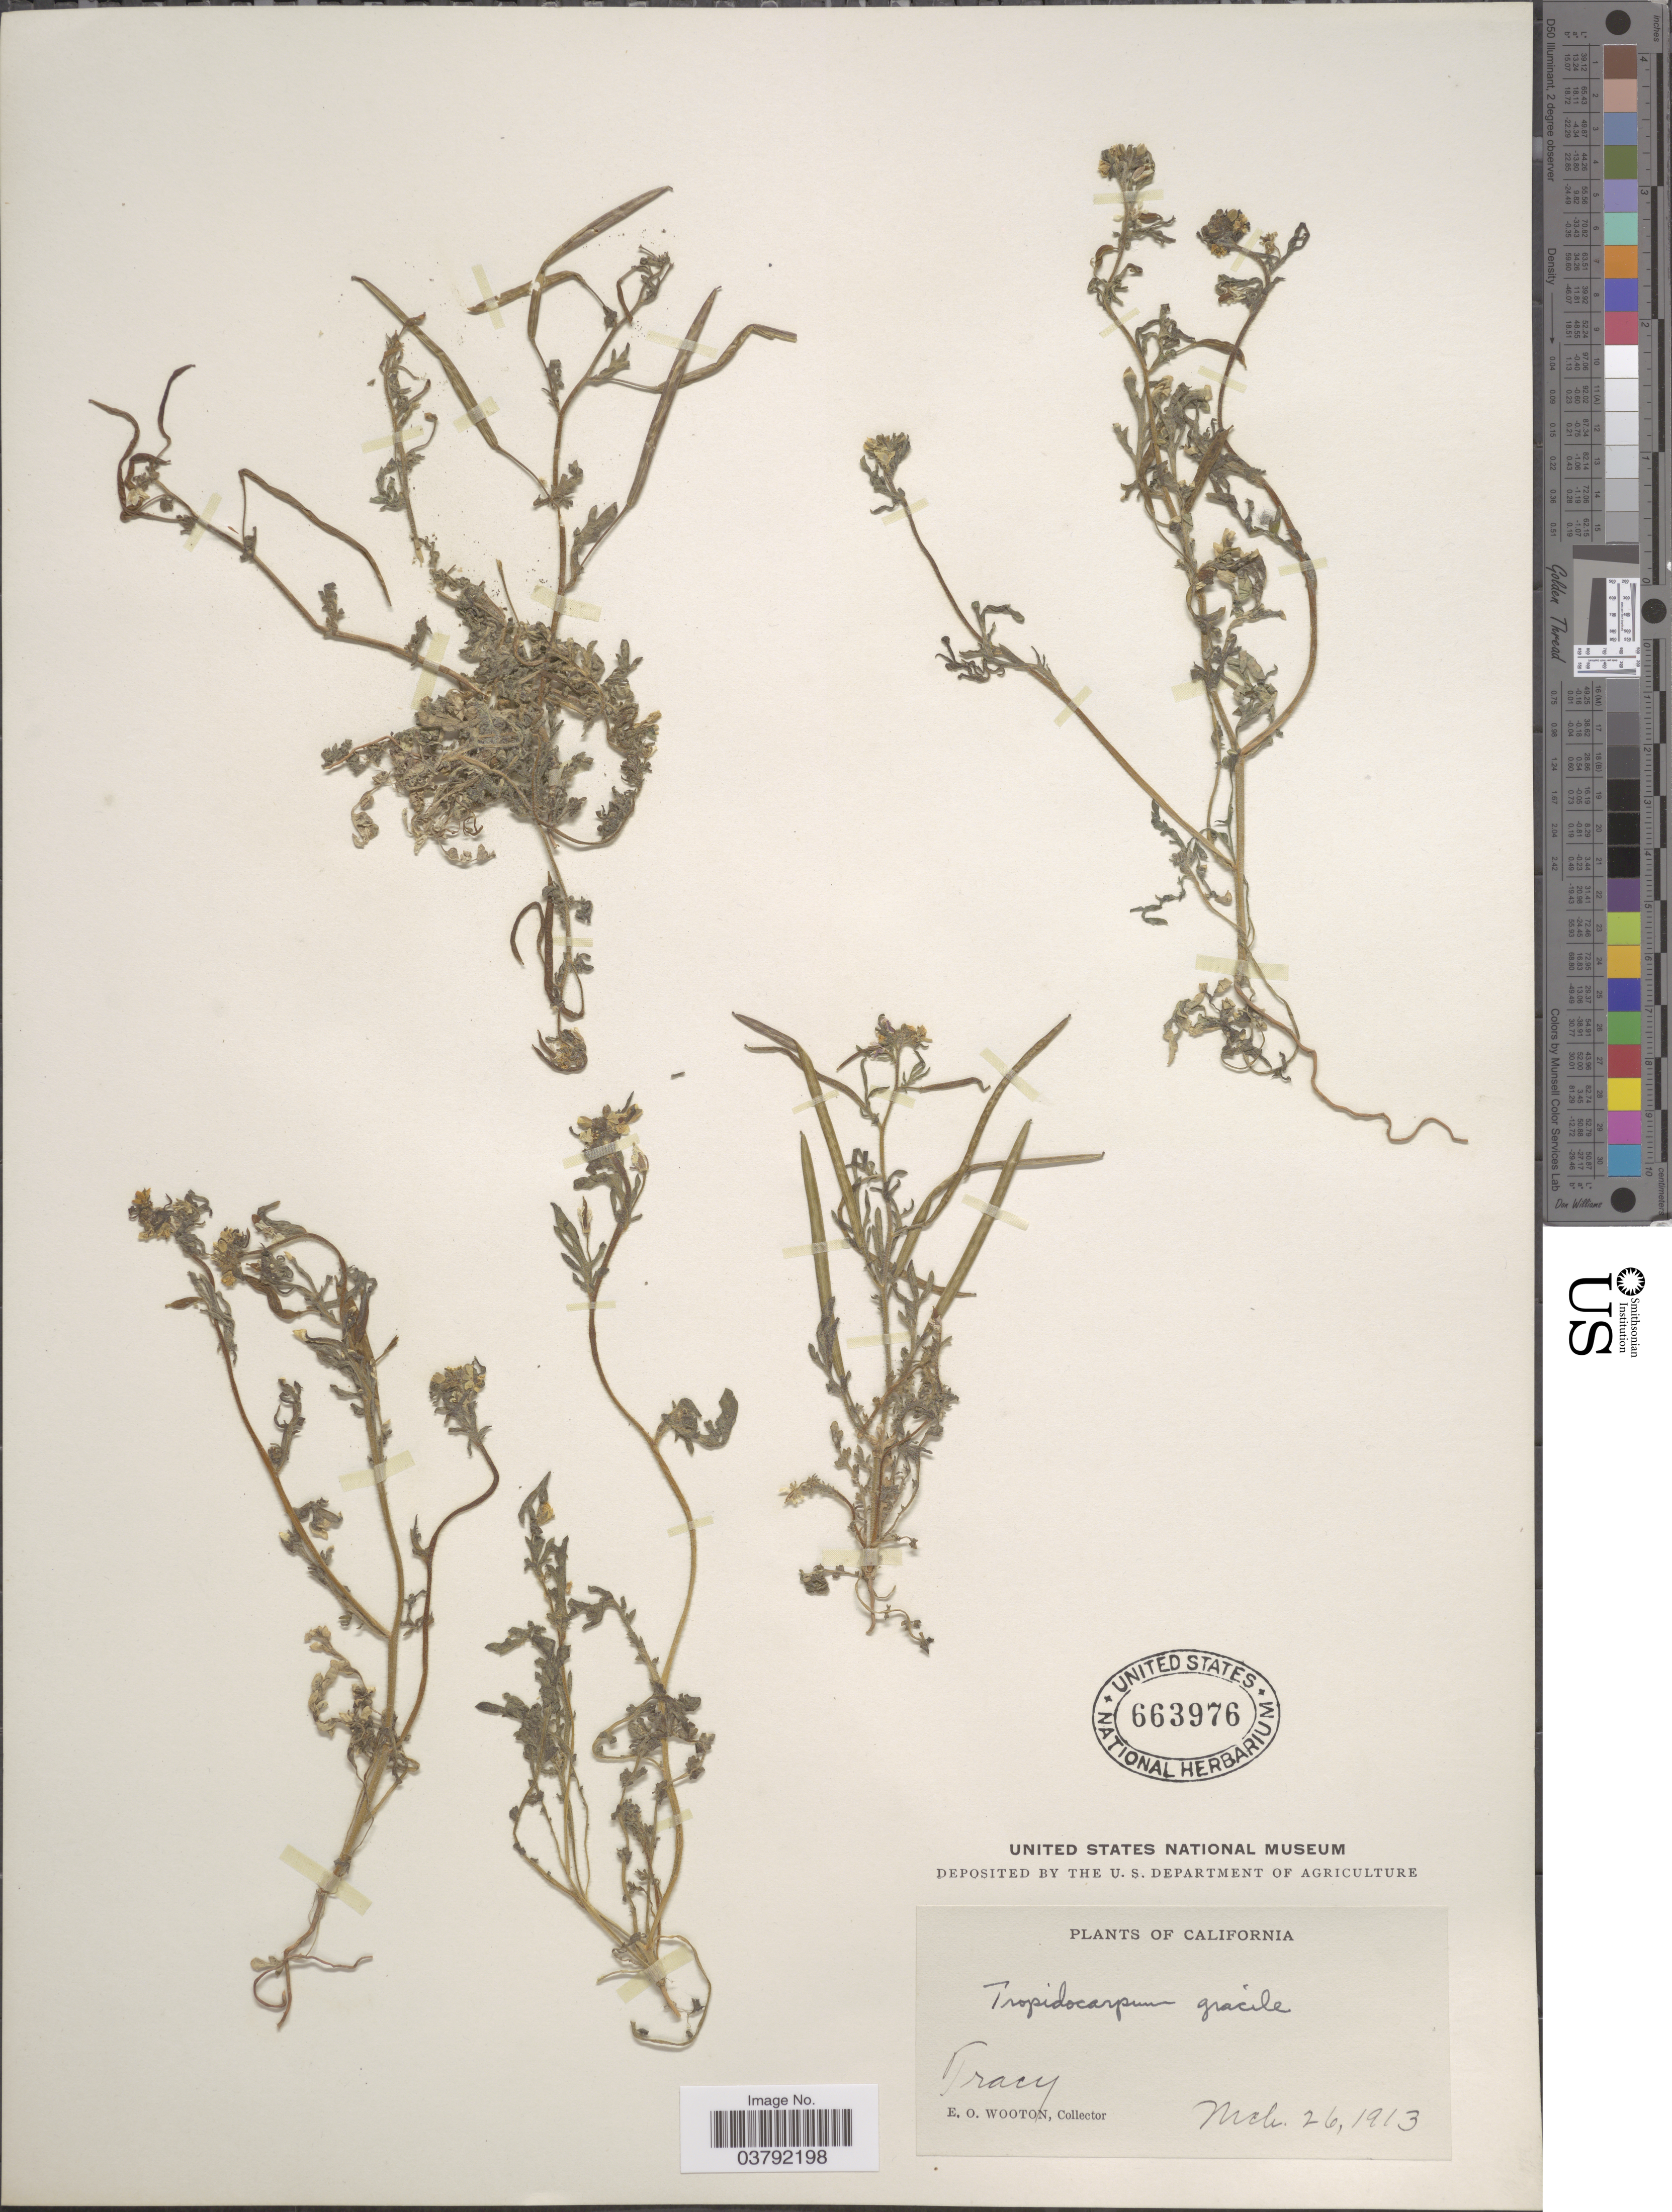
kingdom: Plantae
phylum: Tracheophyta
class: Magnoliopsida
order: Brassicales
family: Brassicaceae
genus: Tropidocarpum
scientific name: Tropidocarpum gracile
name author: Hook.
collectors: E. O. Wooton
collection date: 1913-03-26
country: United States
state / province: California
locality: Tracy.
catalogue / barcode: US 663976